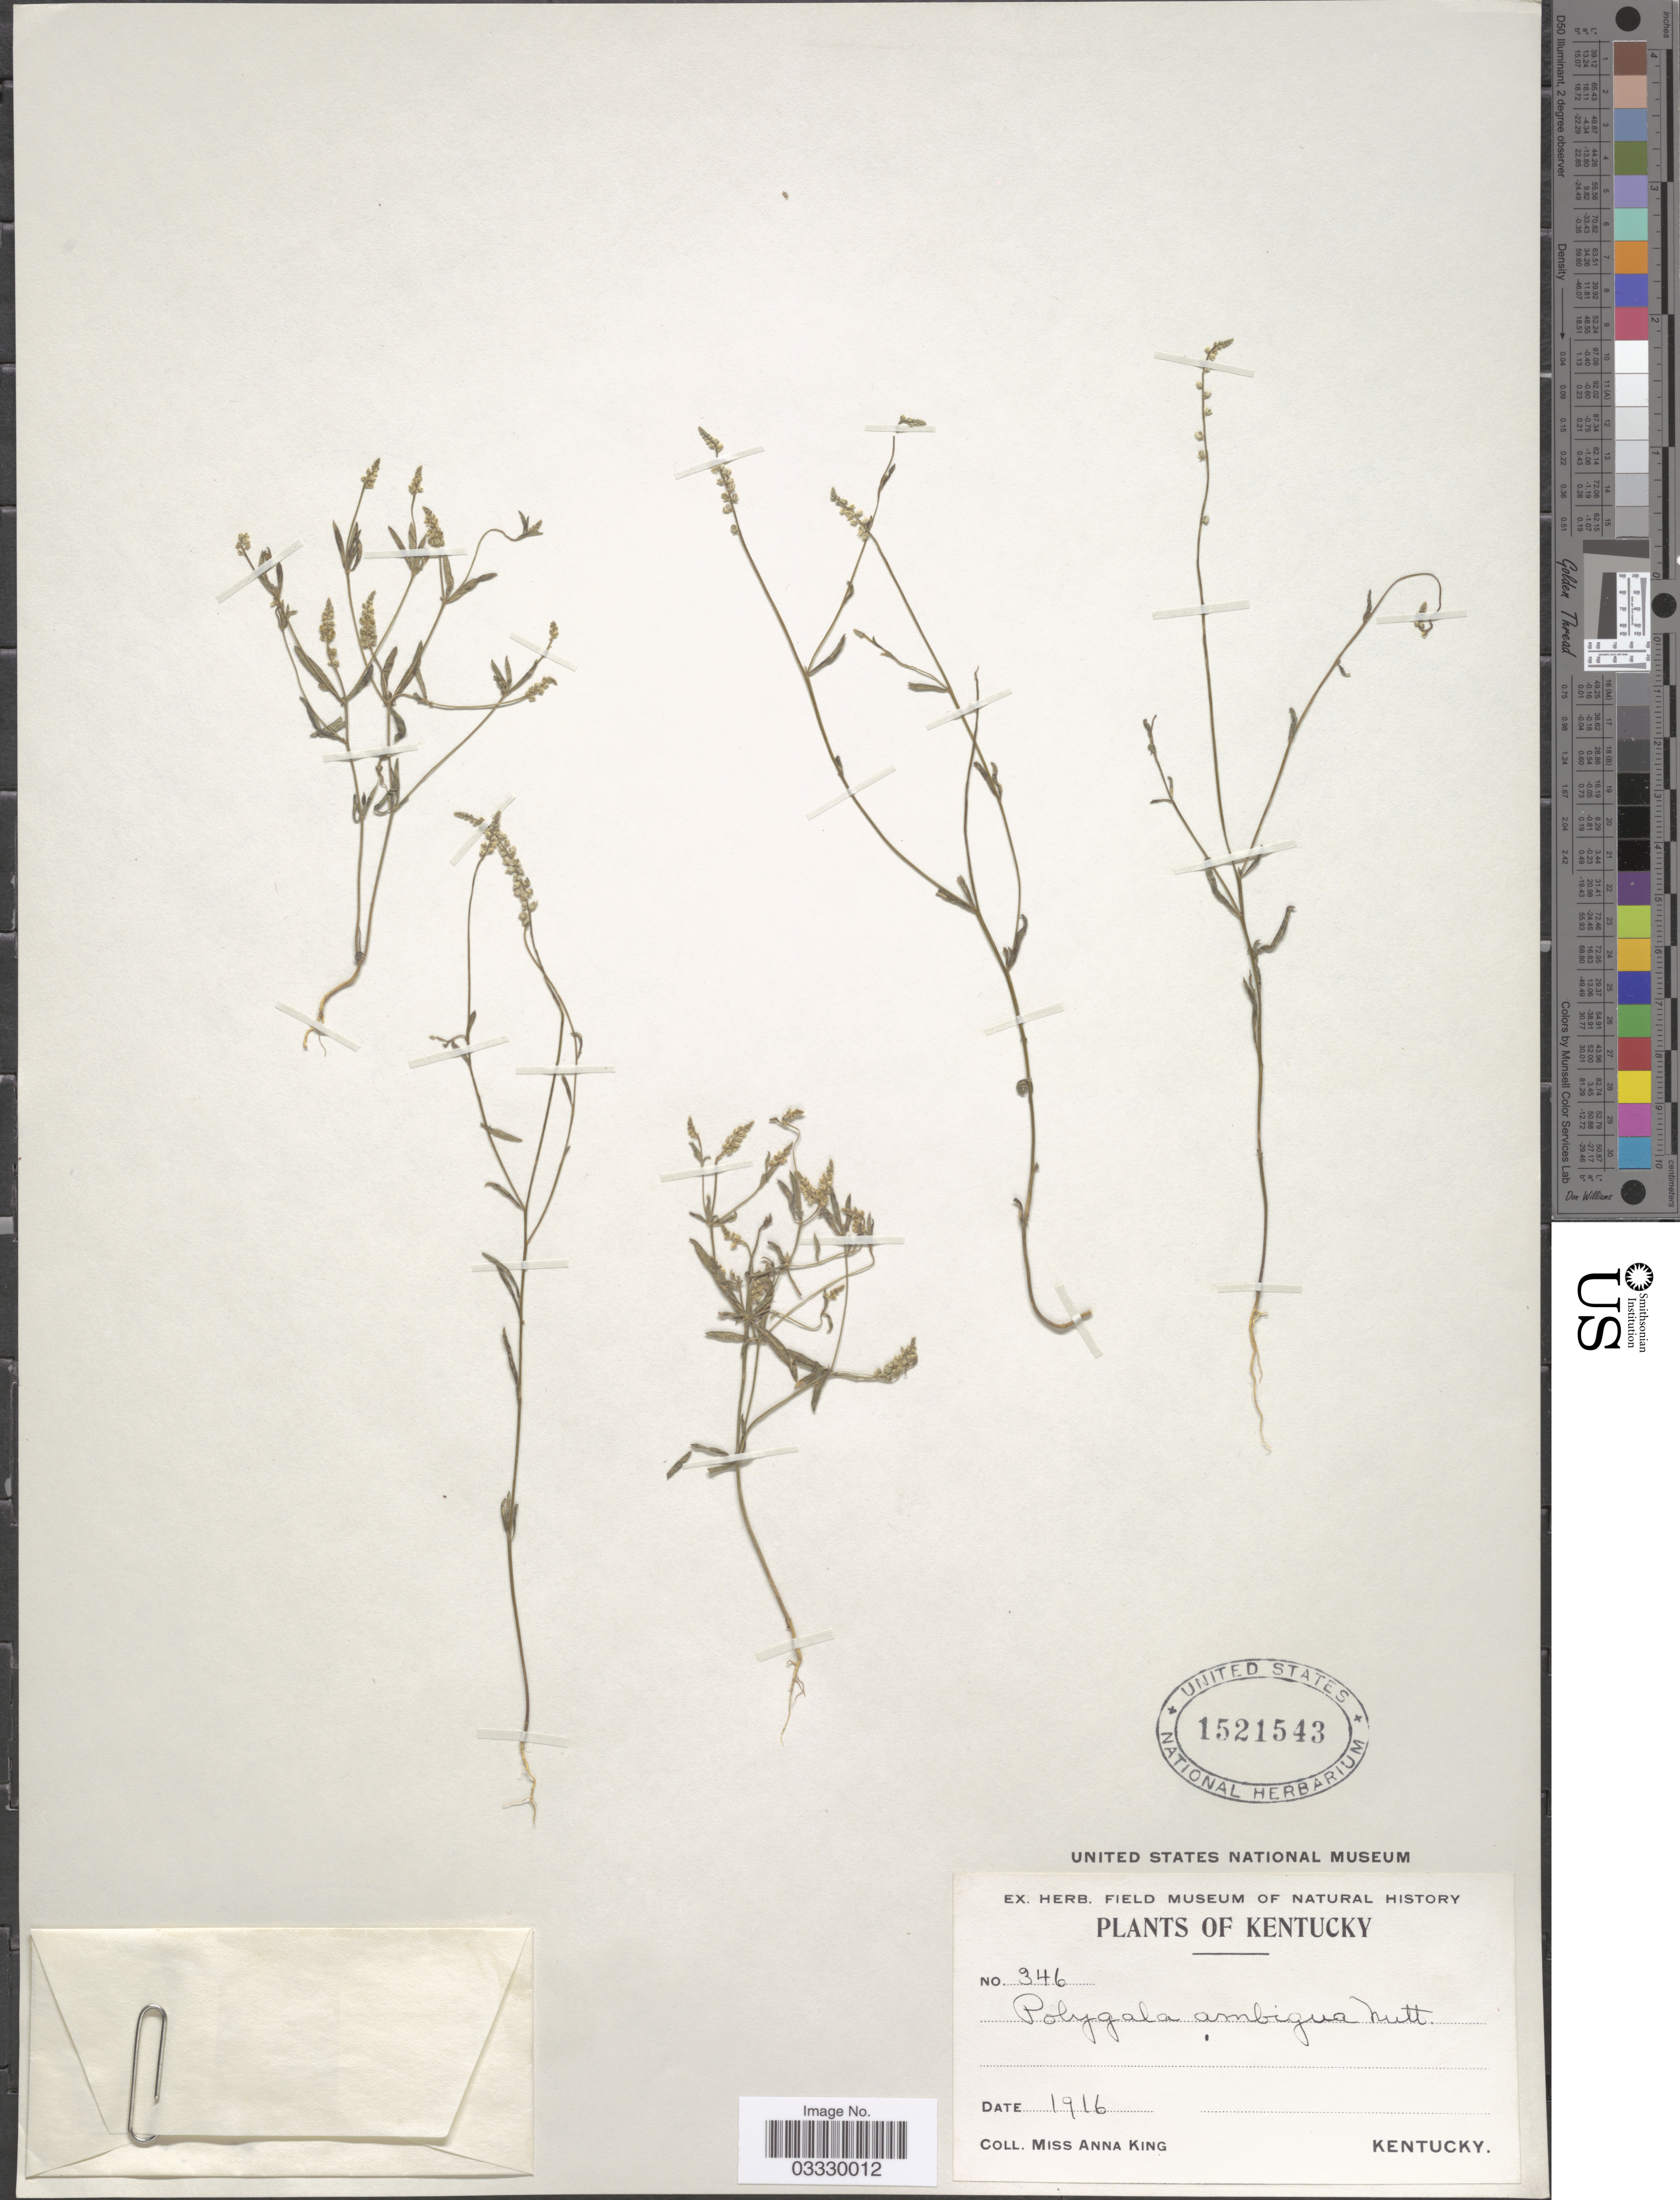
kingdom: Plantae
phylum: Tracheophyta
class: Magnoliopsida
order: Fabales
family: Polygalaceae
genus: Polygala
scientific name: Polygala ambigua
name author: Nutt.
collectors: A. King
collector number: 346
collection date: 1916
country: United States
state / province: Kentucky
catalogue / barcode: US 1521543